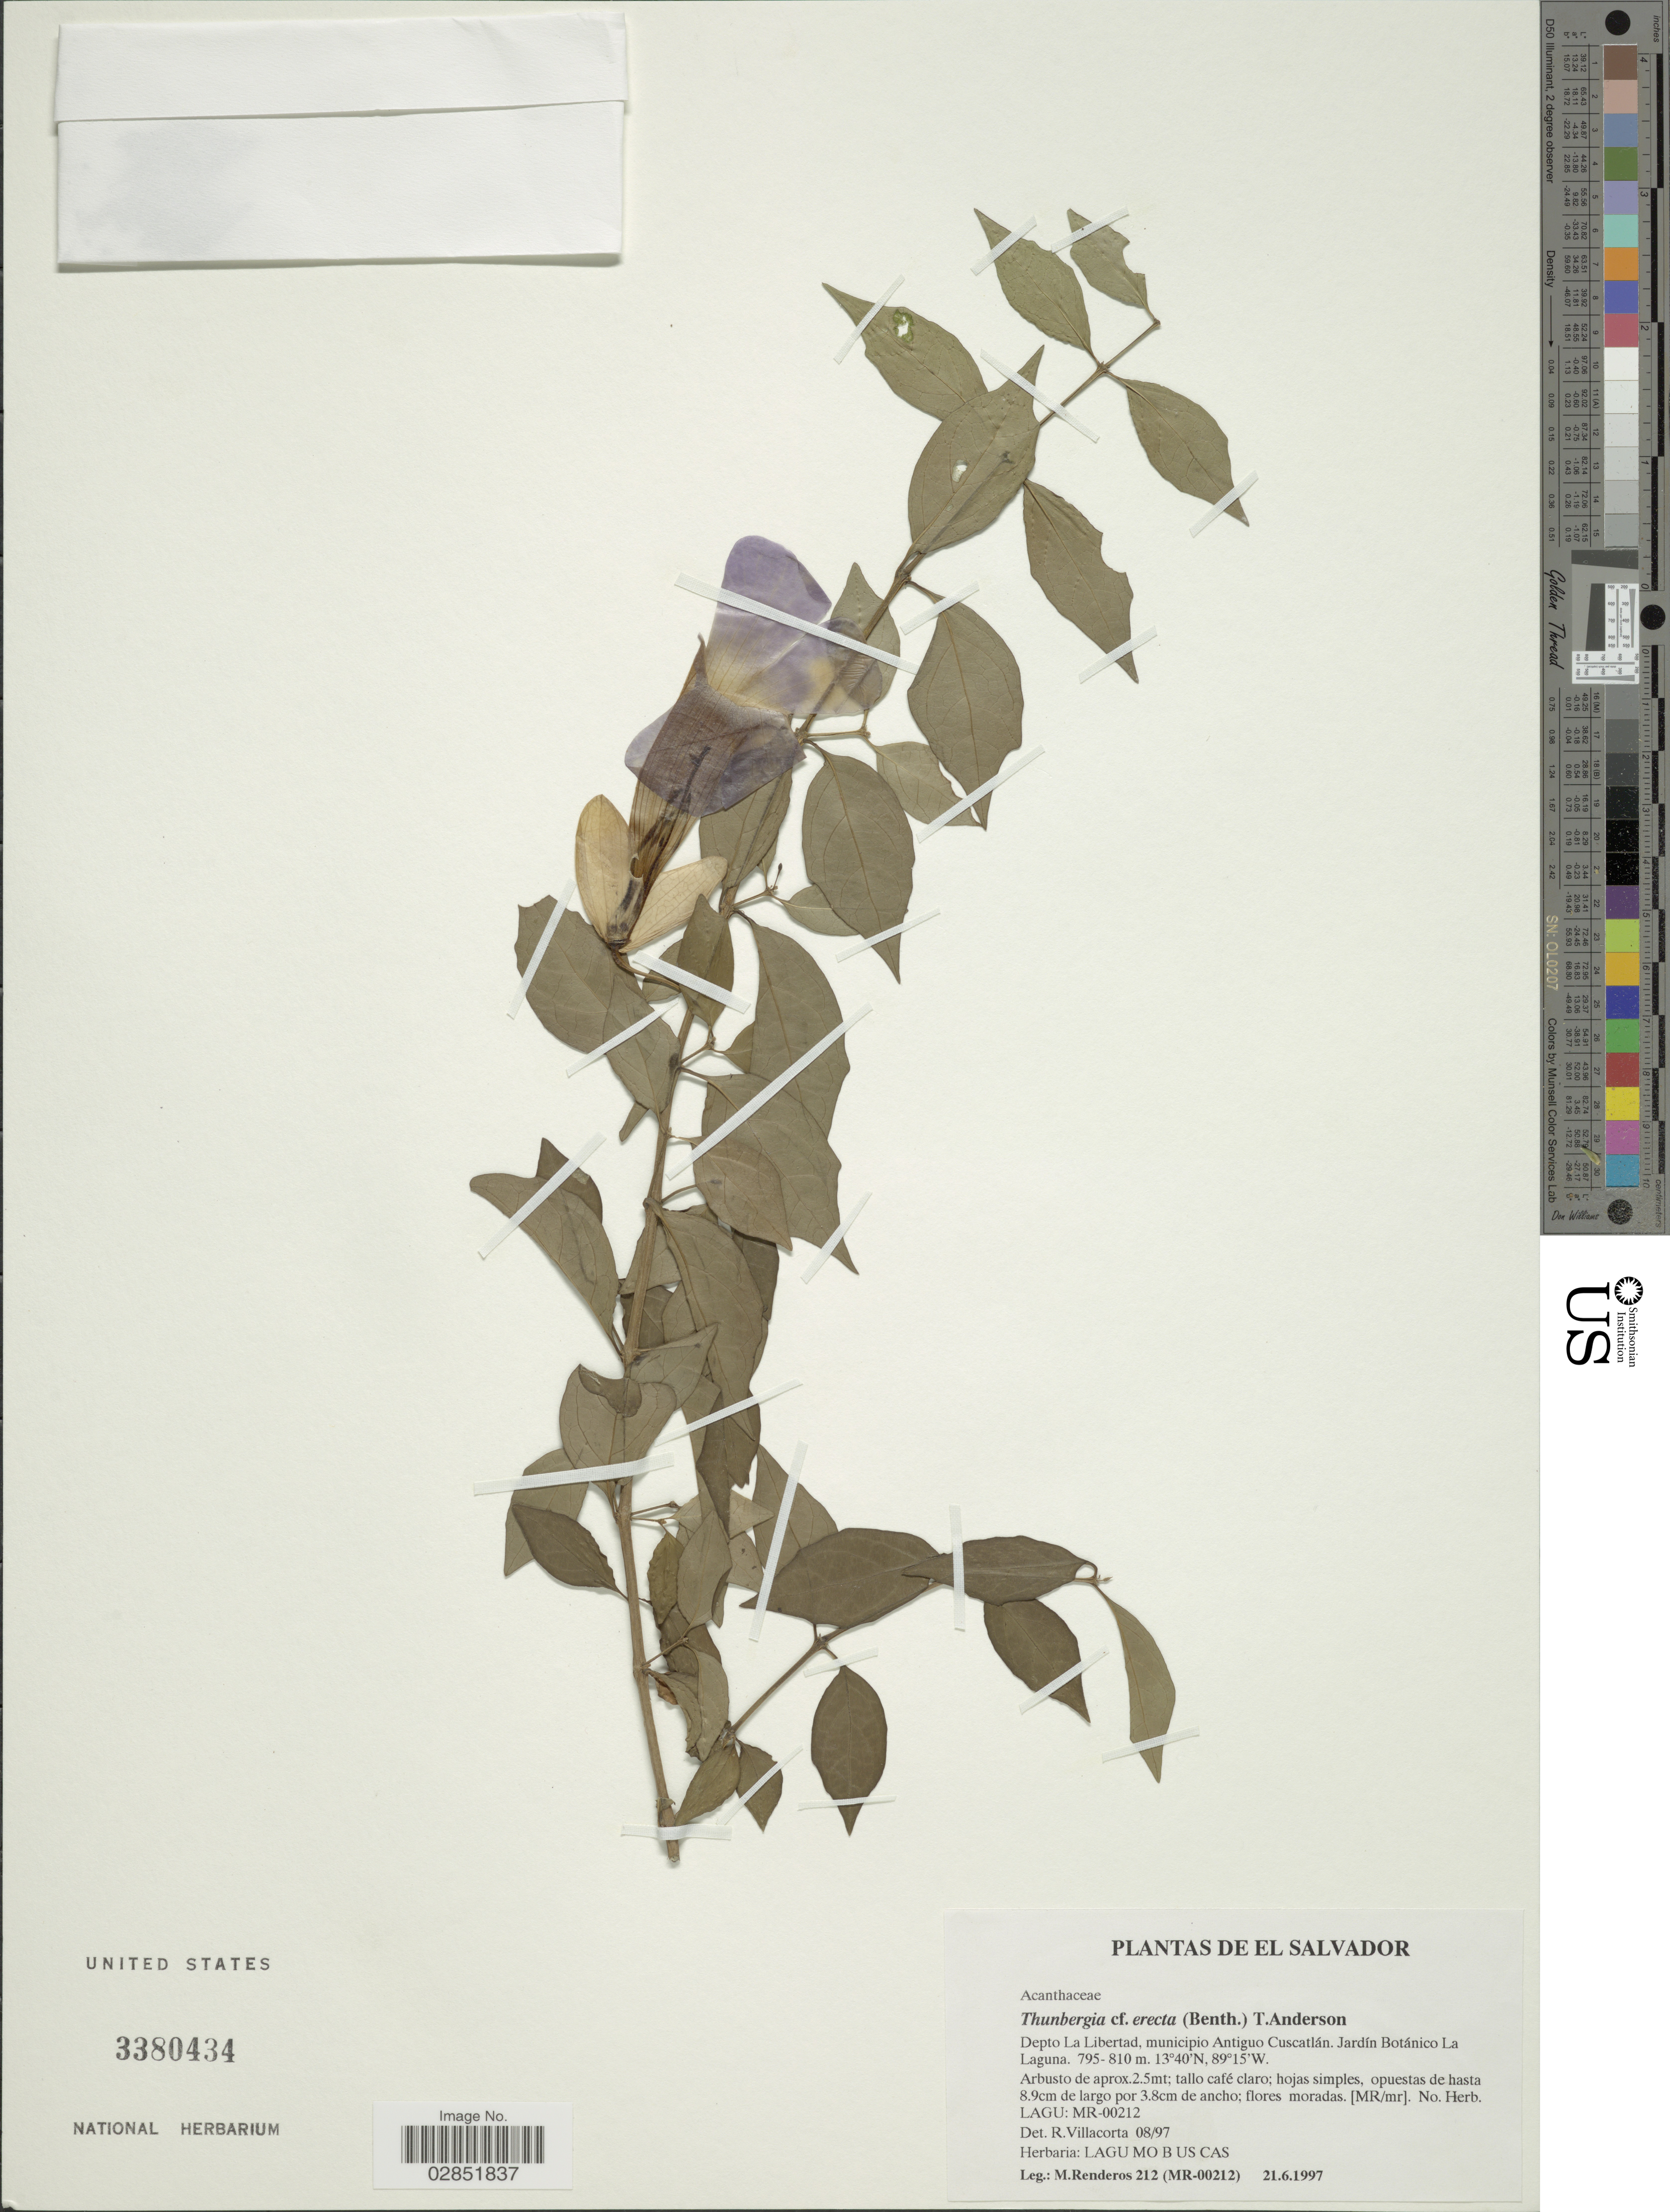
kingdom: Plantae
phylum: Tracheophyta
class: Magnoliopsida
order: Lamiales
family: Acanthaceae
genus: Thunbergia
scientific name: Thunbergia erecta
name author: (Benth.) T. Anderson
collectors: M. Renderos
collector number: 212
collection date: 1997-06-21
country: El Salvador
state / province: La Libertad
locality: Depto La Libertad, municipio Antiguo Cuscatlán. Jardín Botánico La Laguna.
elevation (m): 795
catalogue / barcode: US 3380434